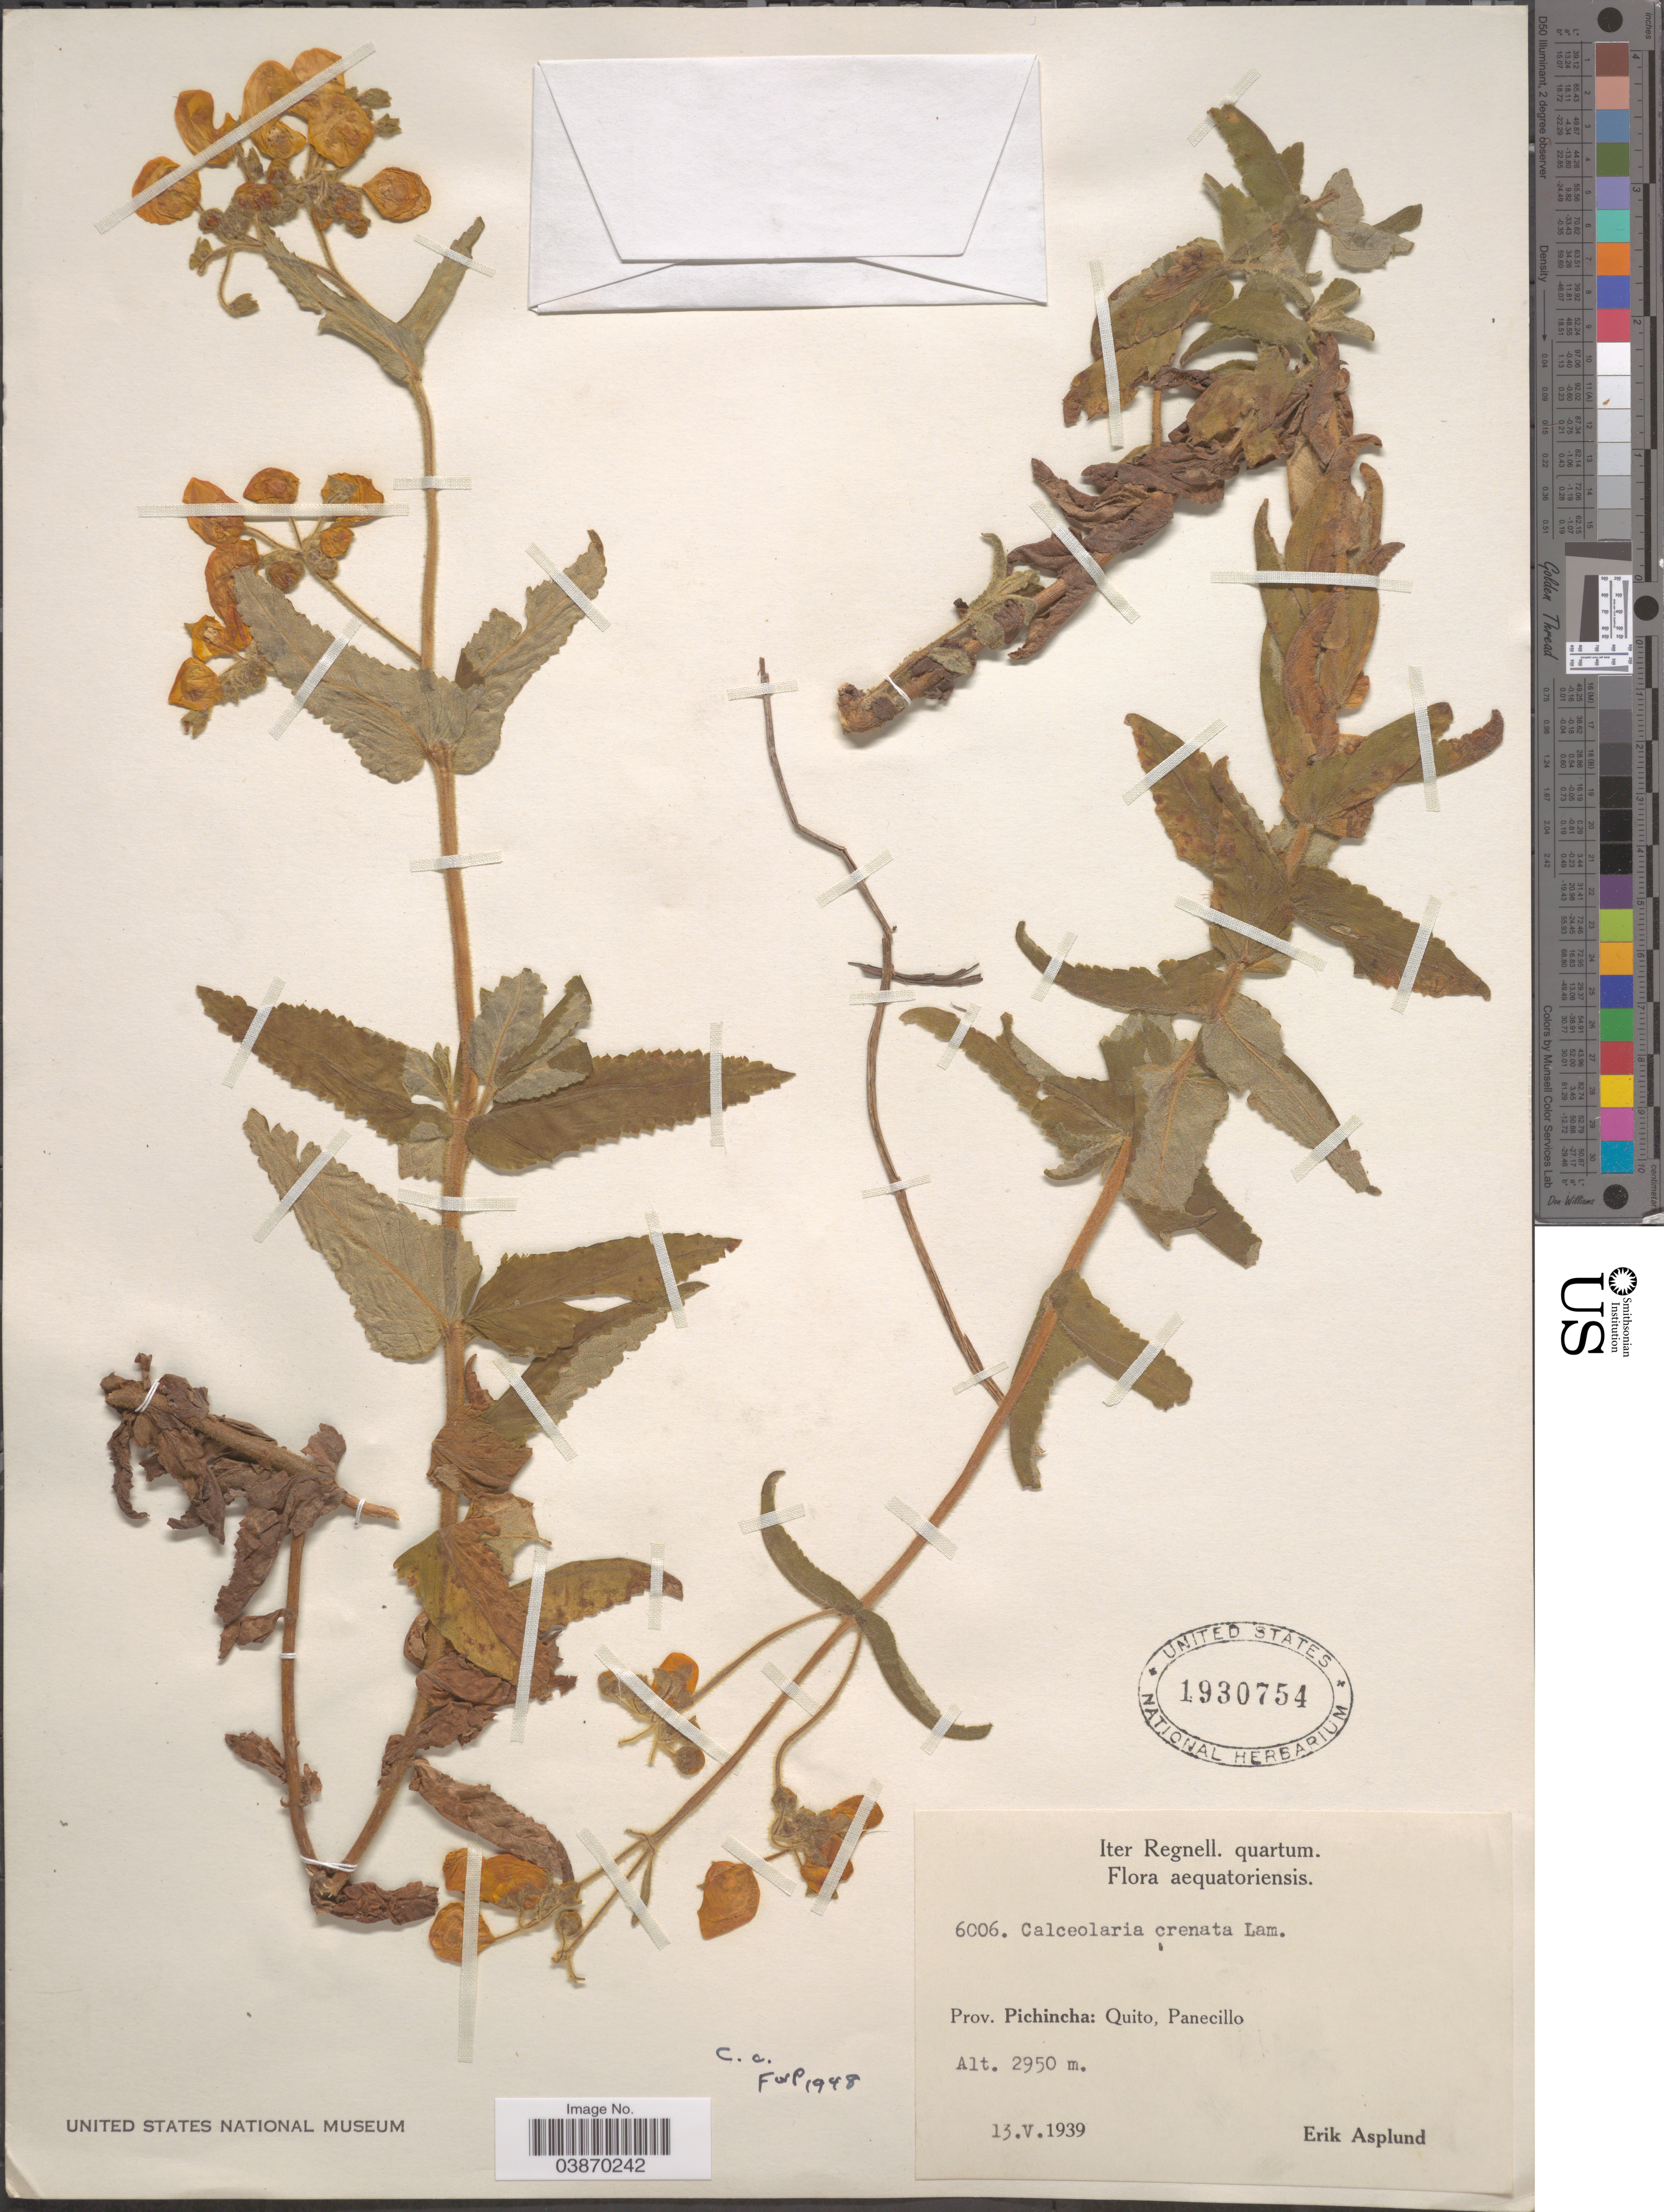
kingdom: Plantae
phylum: Tracheophyta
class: Magnoliopsida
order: Lamiales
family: Calceolariaceae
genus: Calceolaria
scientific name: Calceolaria crenata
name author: Lam.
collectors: E. Asplund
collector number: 6006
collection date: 1939-05-13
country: Ecuador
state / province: Pichincha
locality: Quito, Panecillo.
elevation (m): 2950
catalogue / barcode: US 1930754